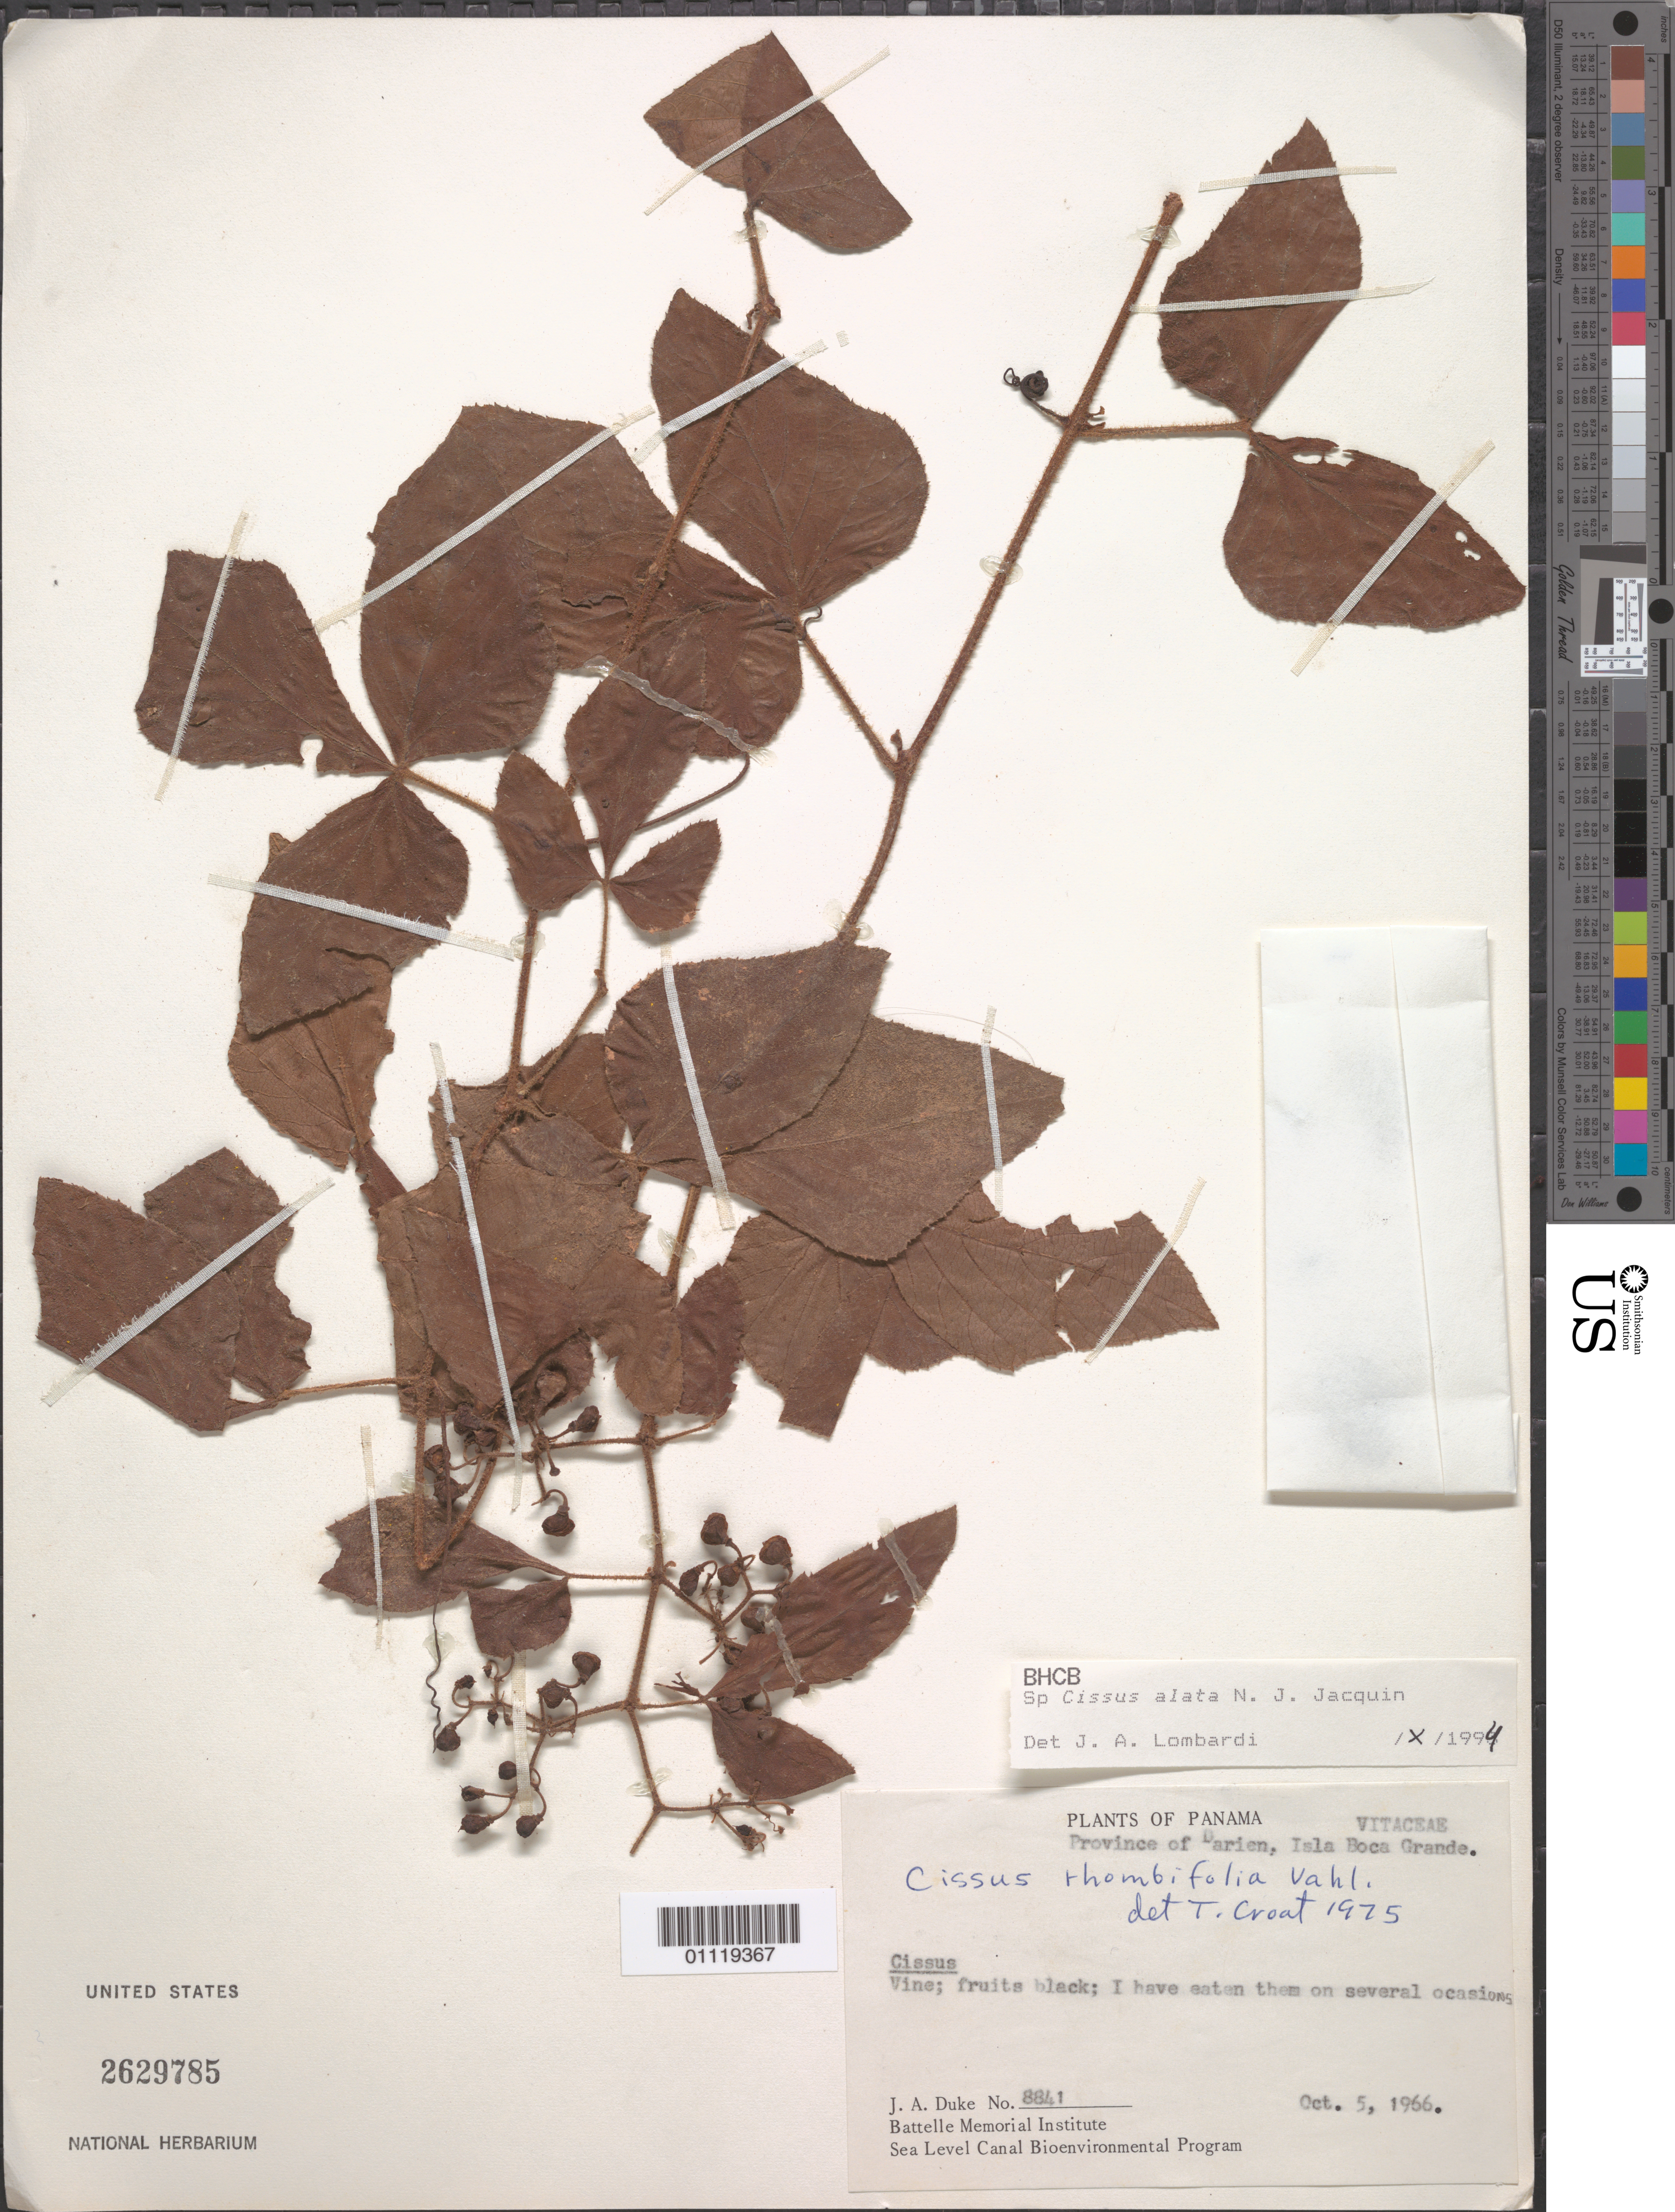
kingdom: Plantae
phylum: Tracheophyta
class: Magnoliopsida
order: Vitales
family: Vitaceae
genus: Cissus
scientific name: Cissus alata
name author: Jacq.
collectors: J. A. Duke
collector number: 8841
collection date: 1966-10-05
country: Panama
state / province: Darién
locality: Isla Boca Grande.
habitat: Vine.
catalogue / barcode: US 2629785